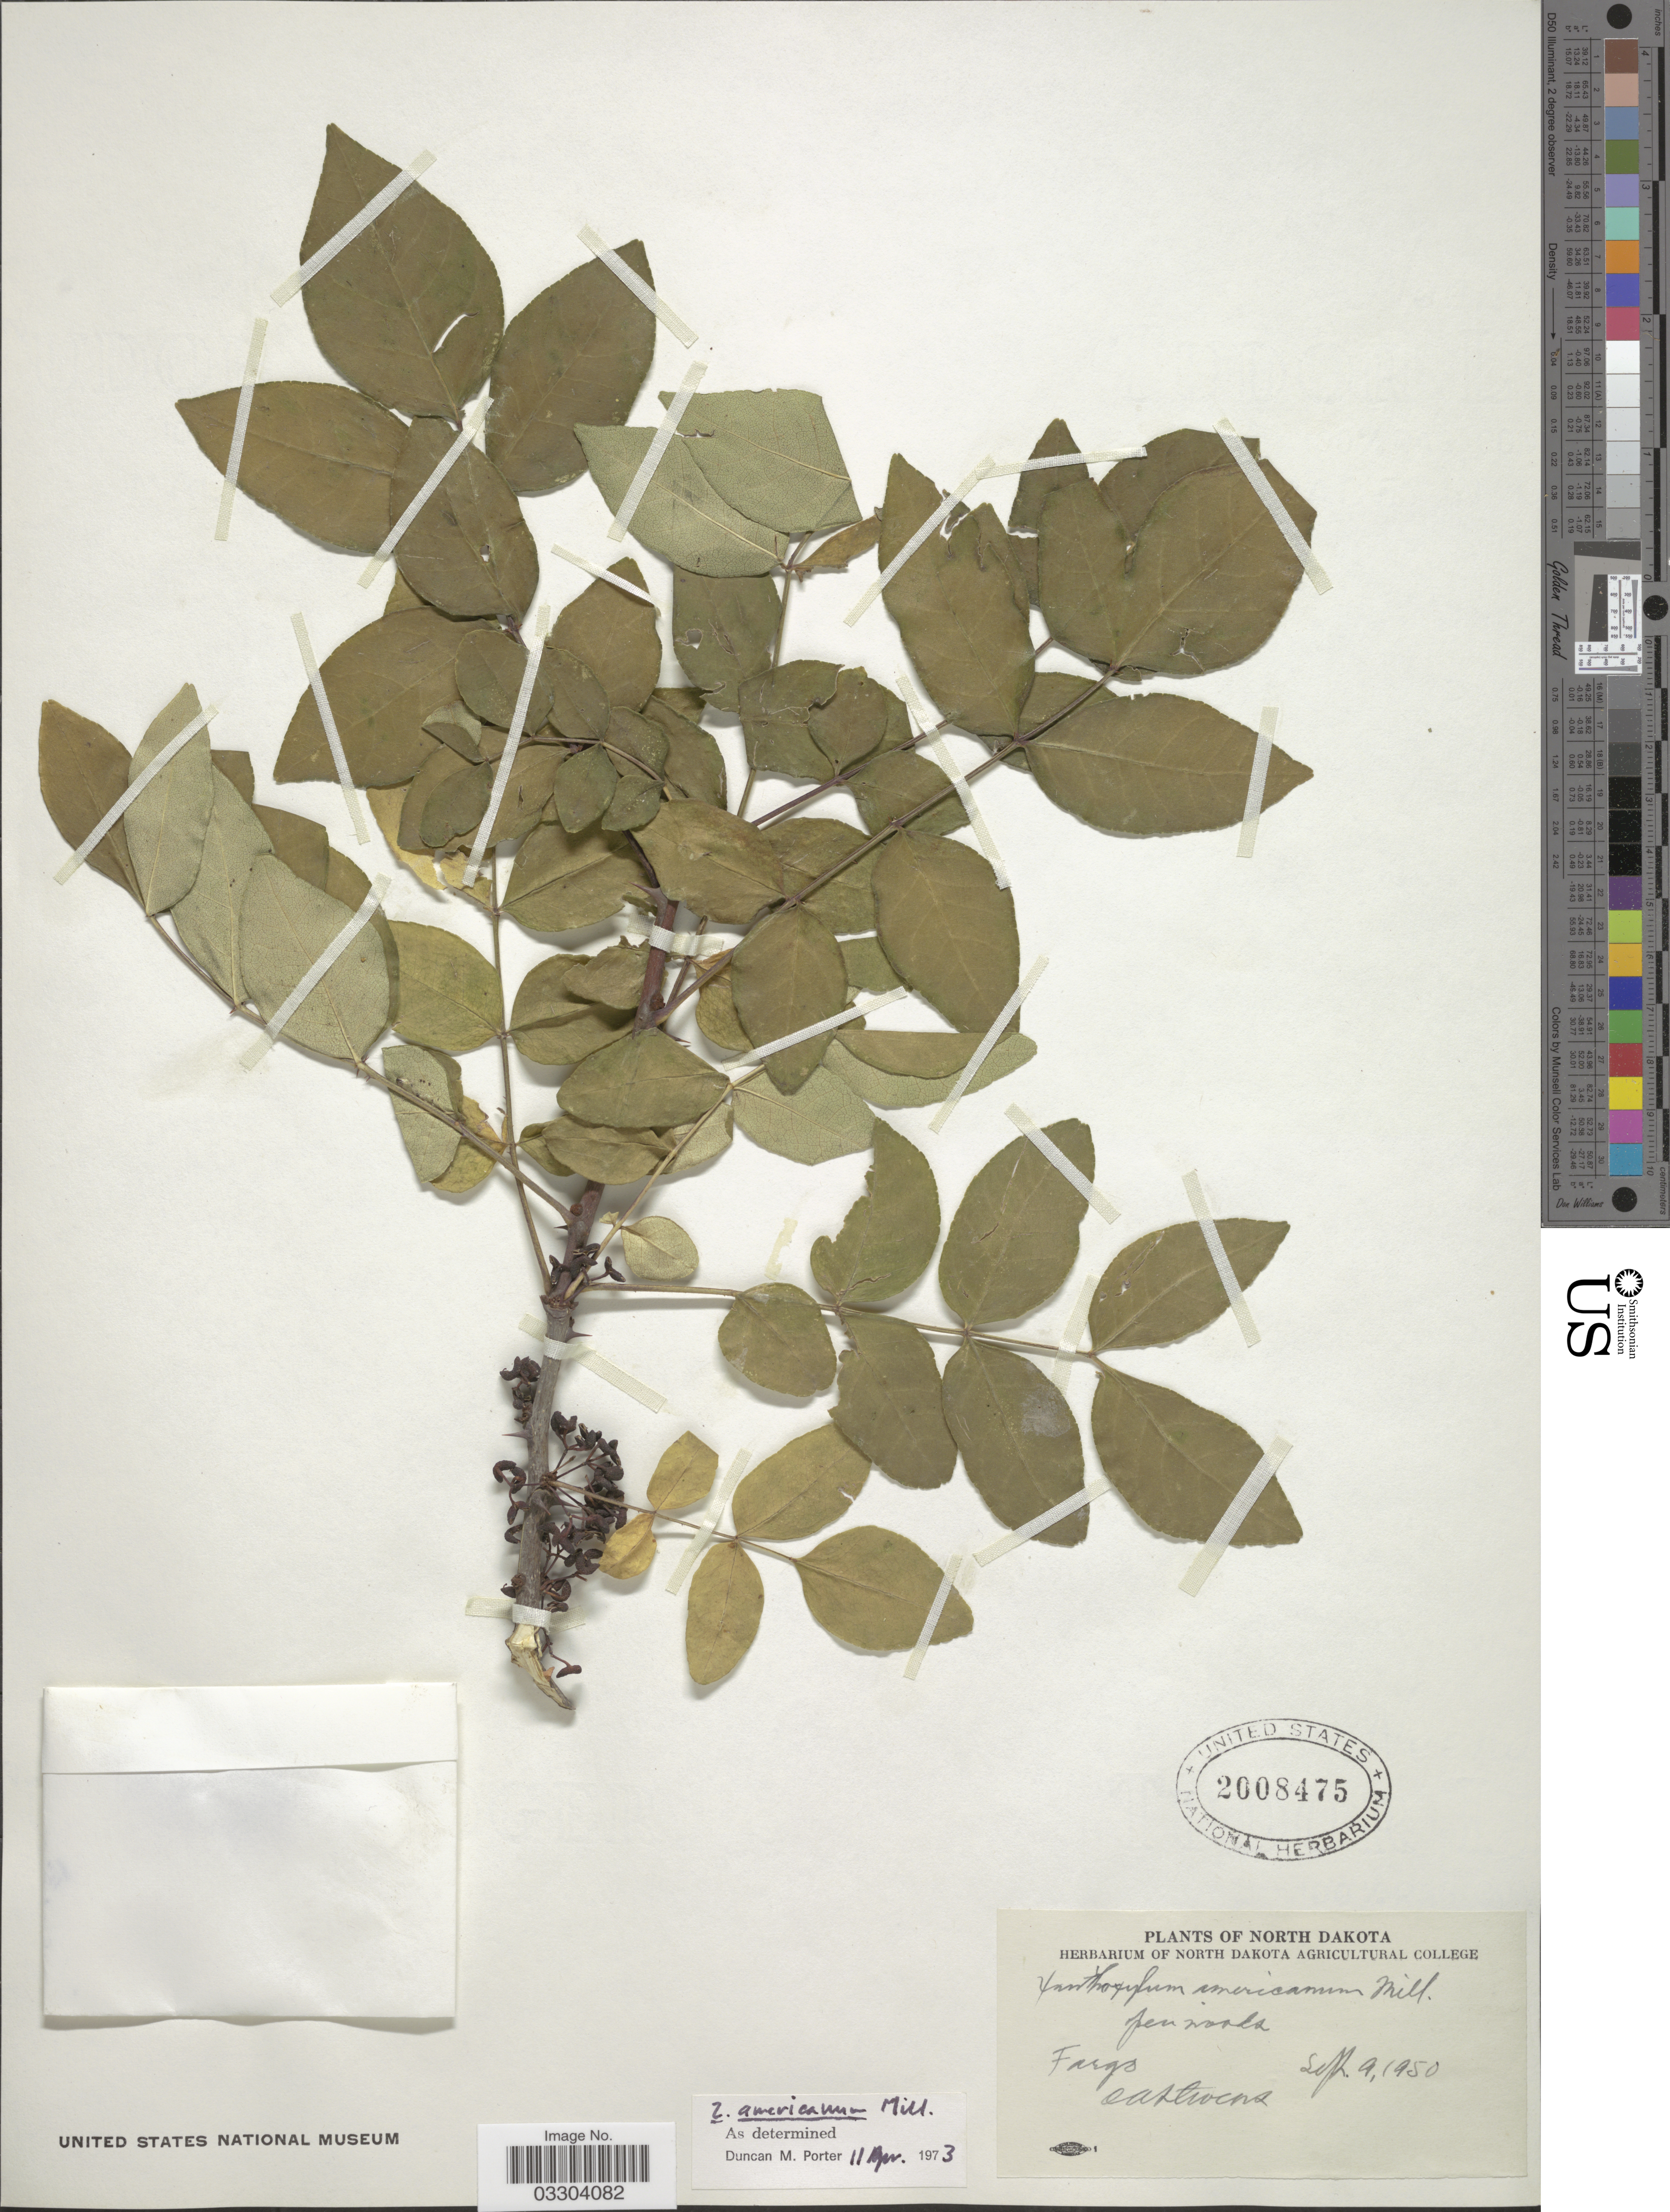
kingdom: Plantae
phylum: Tracheophyta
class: Magnoliopsida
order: Sapindales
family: Rutaceae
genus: Zanthoxylum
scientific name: Zanthoxylum americanum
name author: Mill.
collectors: O. A. Stevens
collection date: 1950-09-09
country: United States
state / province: North Dakota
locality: Fargo.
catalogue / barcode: US 2008475